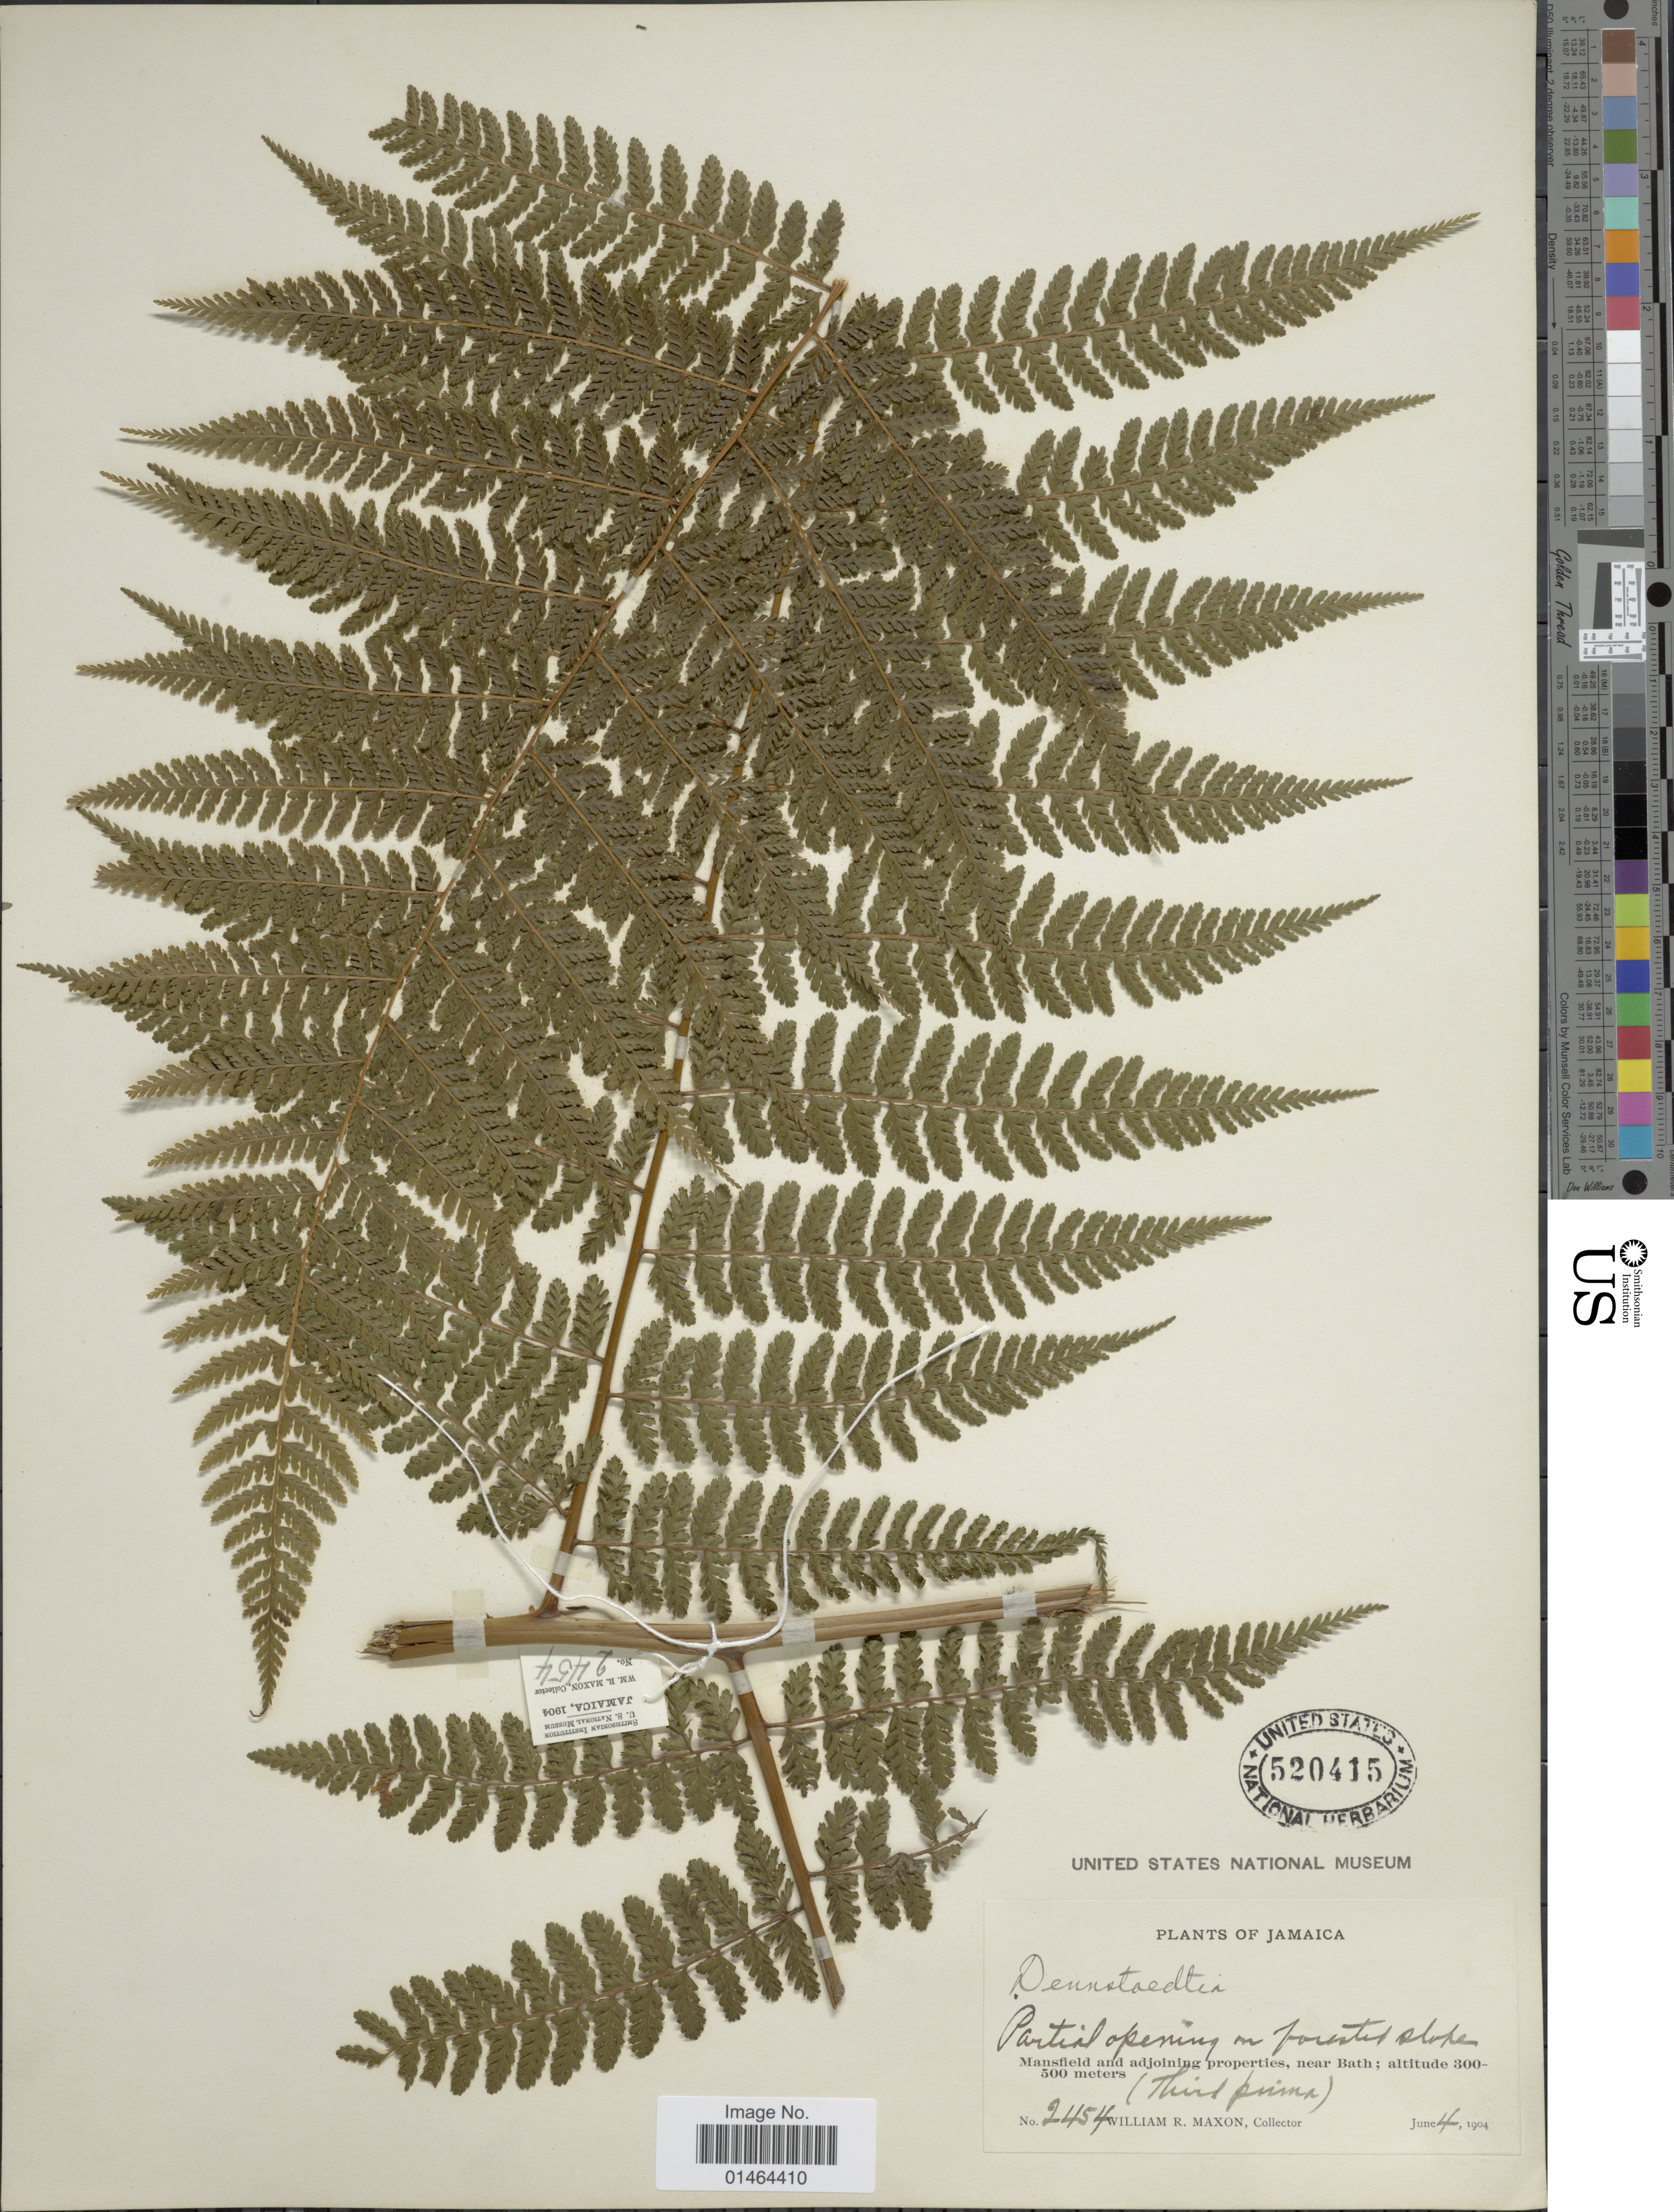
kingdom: Plantae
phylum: Tracheophyta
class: Polypodiopsida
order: Polypodiales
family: Dennstaedtiaceae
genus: Dennstaedtia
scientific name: Dennstaedtia cicutaria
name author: (Sw.) T. Moore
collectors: W. R. Maxon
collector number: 2454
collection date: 1904-06-04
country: Jamaica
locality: Mansfield and adjoiining properties, near Bath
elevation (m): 300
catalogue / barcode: US 520415